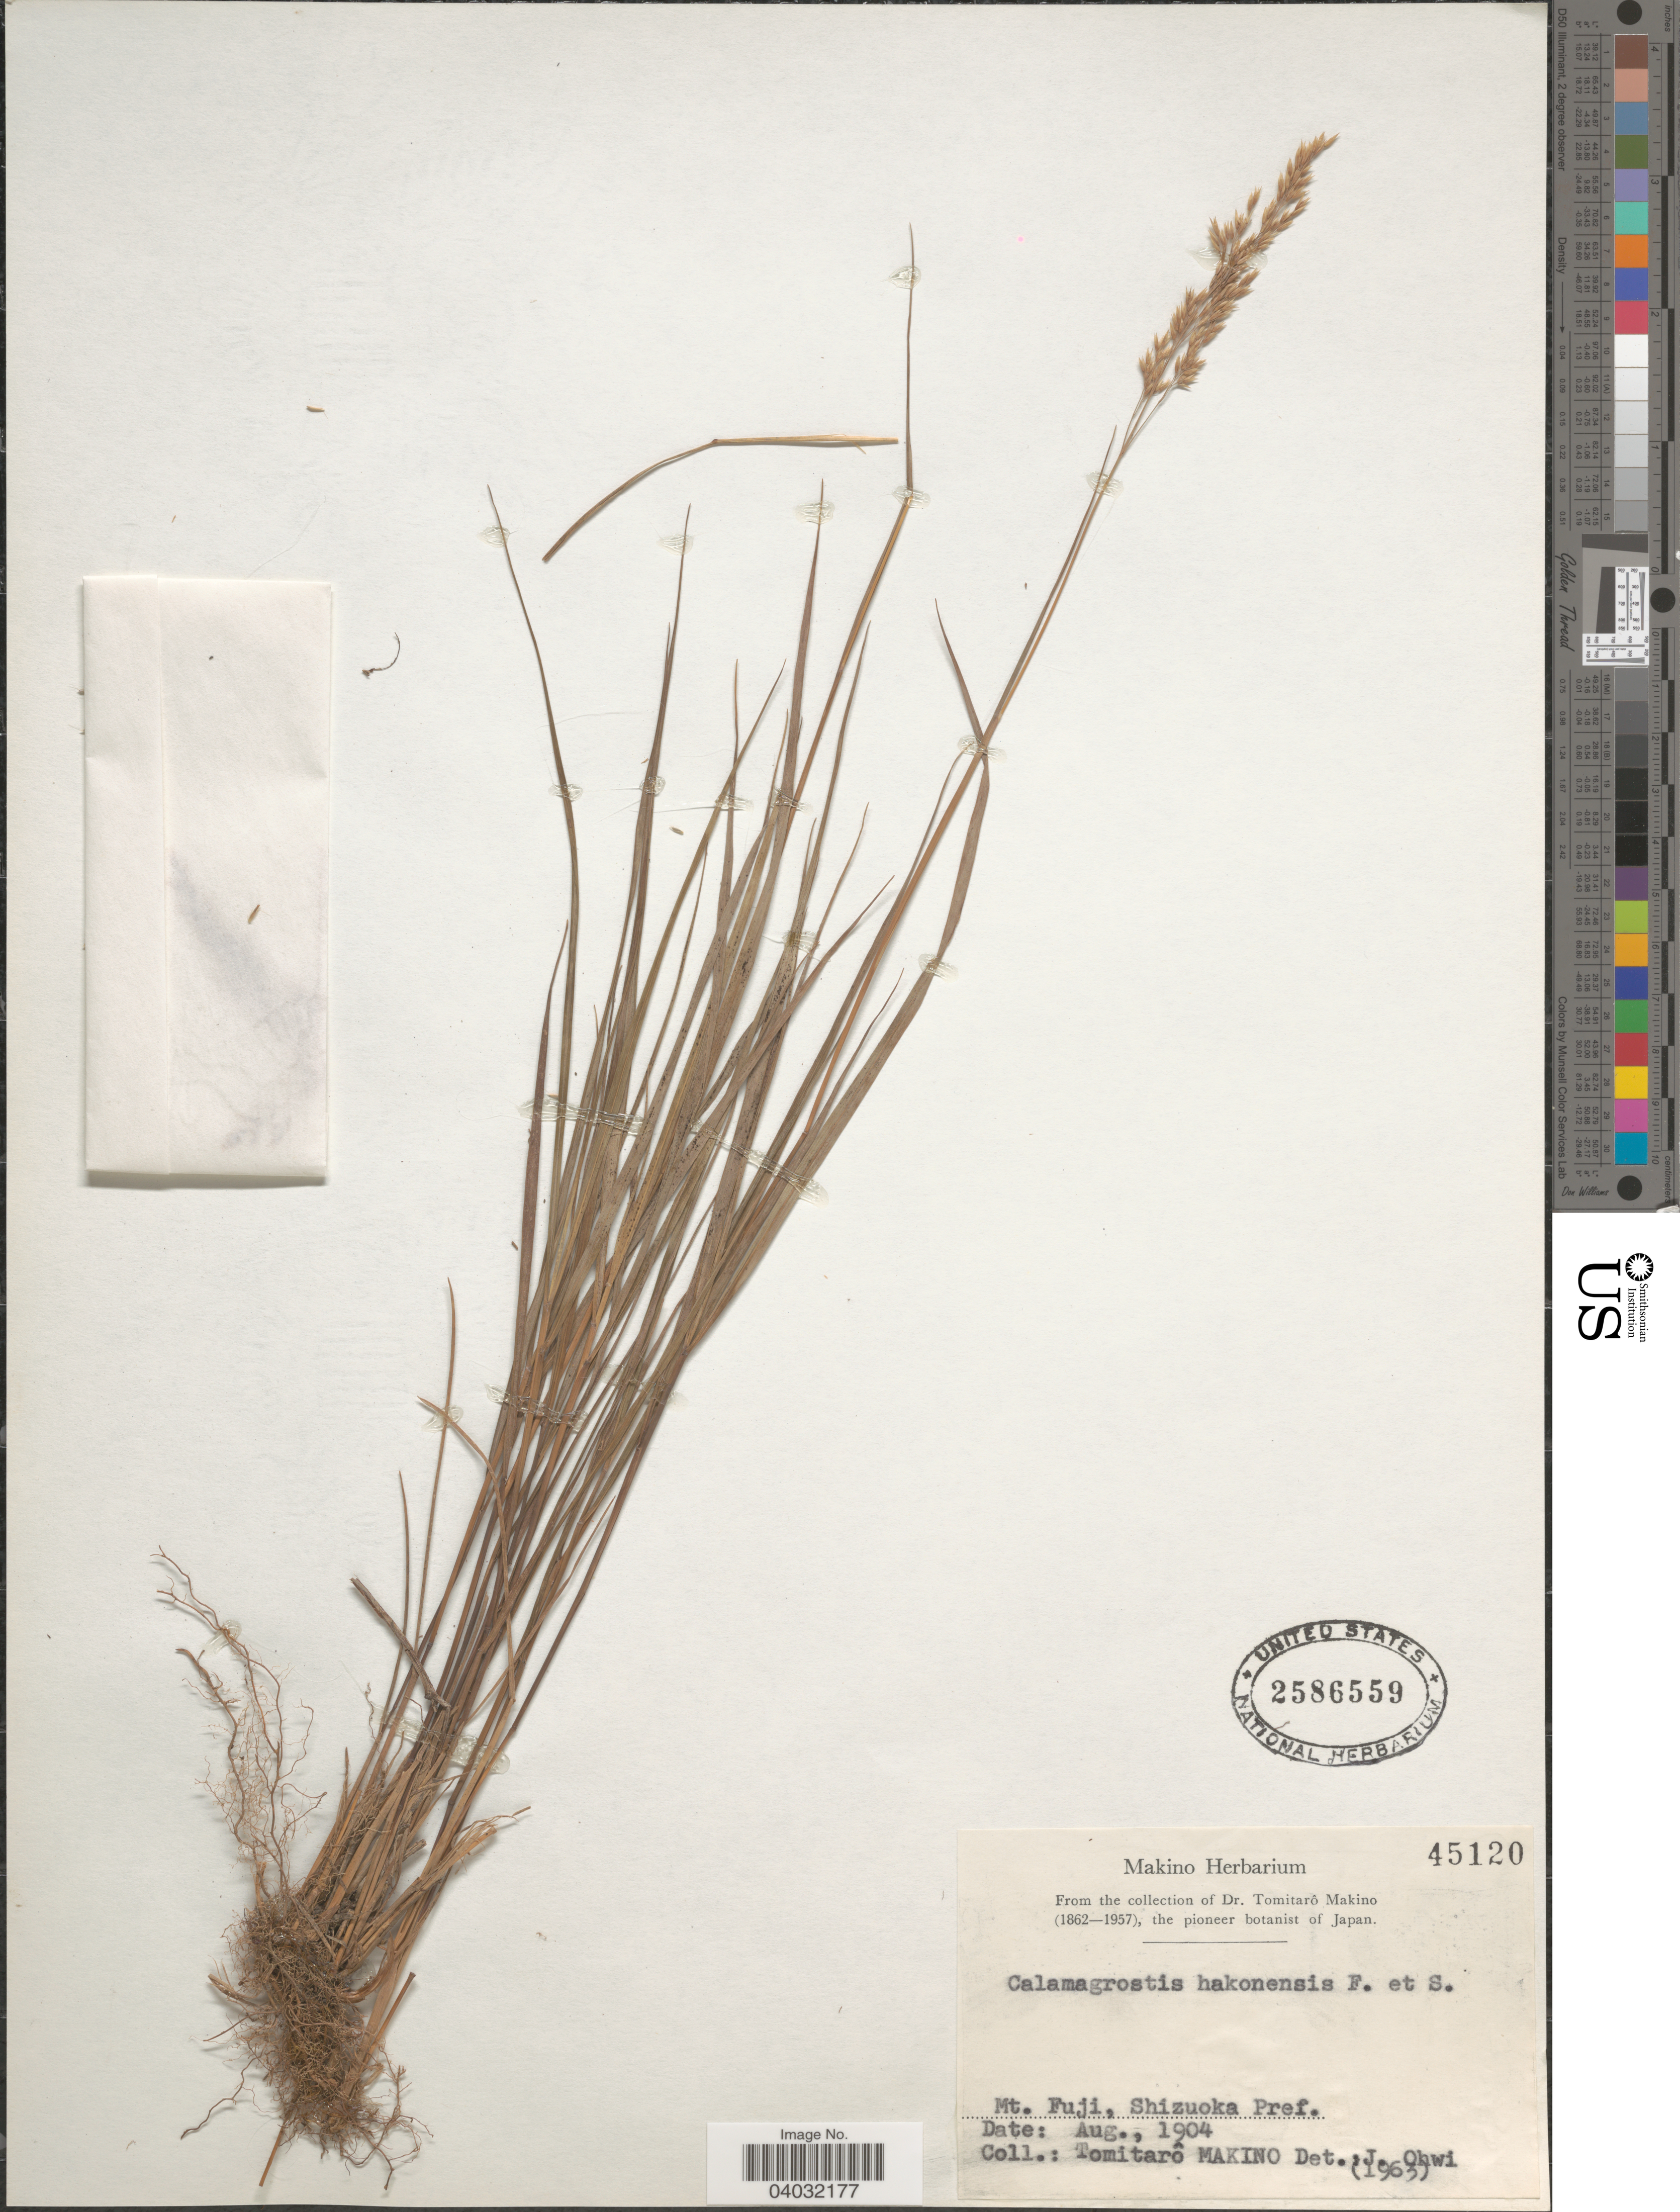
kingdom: Plantae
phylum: Tracheophyta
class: Liliopsida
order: Poales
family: Poaceae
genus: Calamagrostis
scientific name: Calamagrostis hakonensis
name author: Franch. & Sav.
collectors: T. Makino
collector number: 45120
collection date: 1904-08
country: Japan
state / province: Sizuoka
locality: Mt. Fuji, Shizuoka Pref.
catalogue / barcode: US 2586559